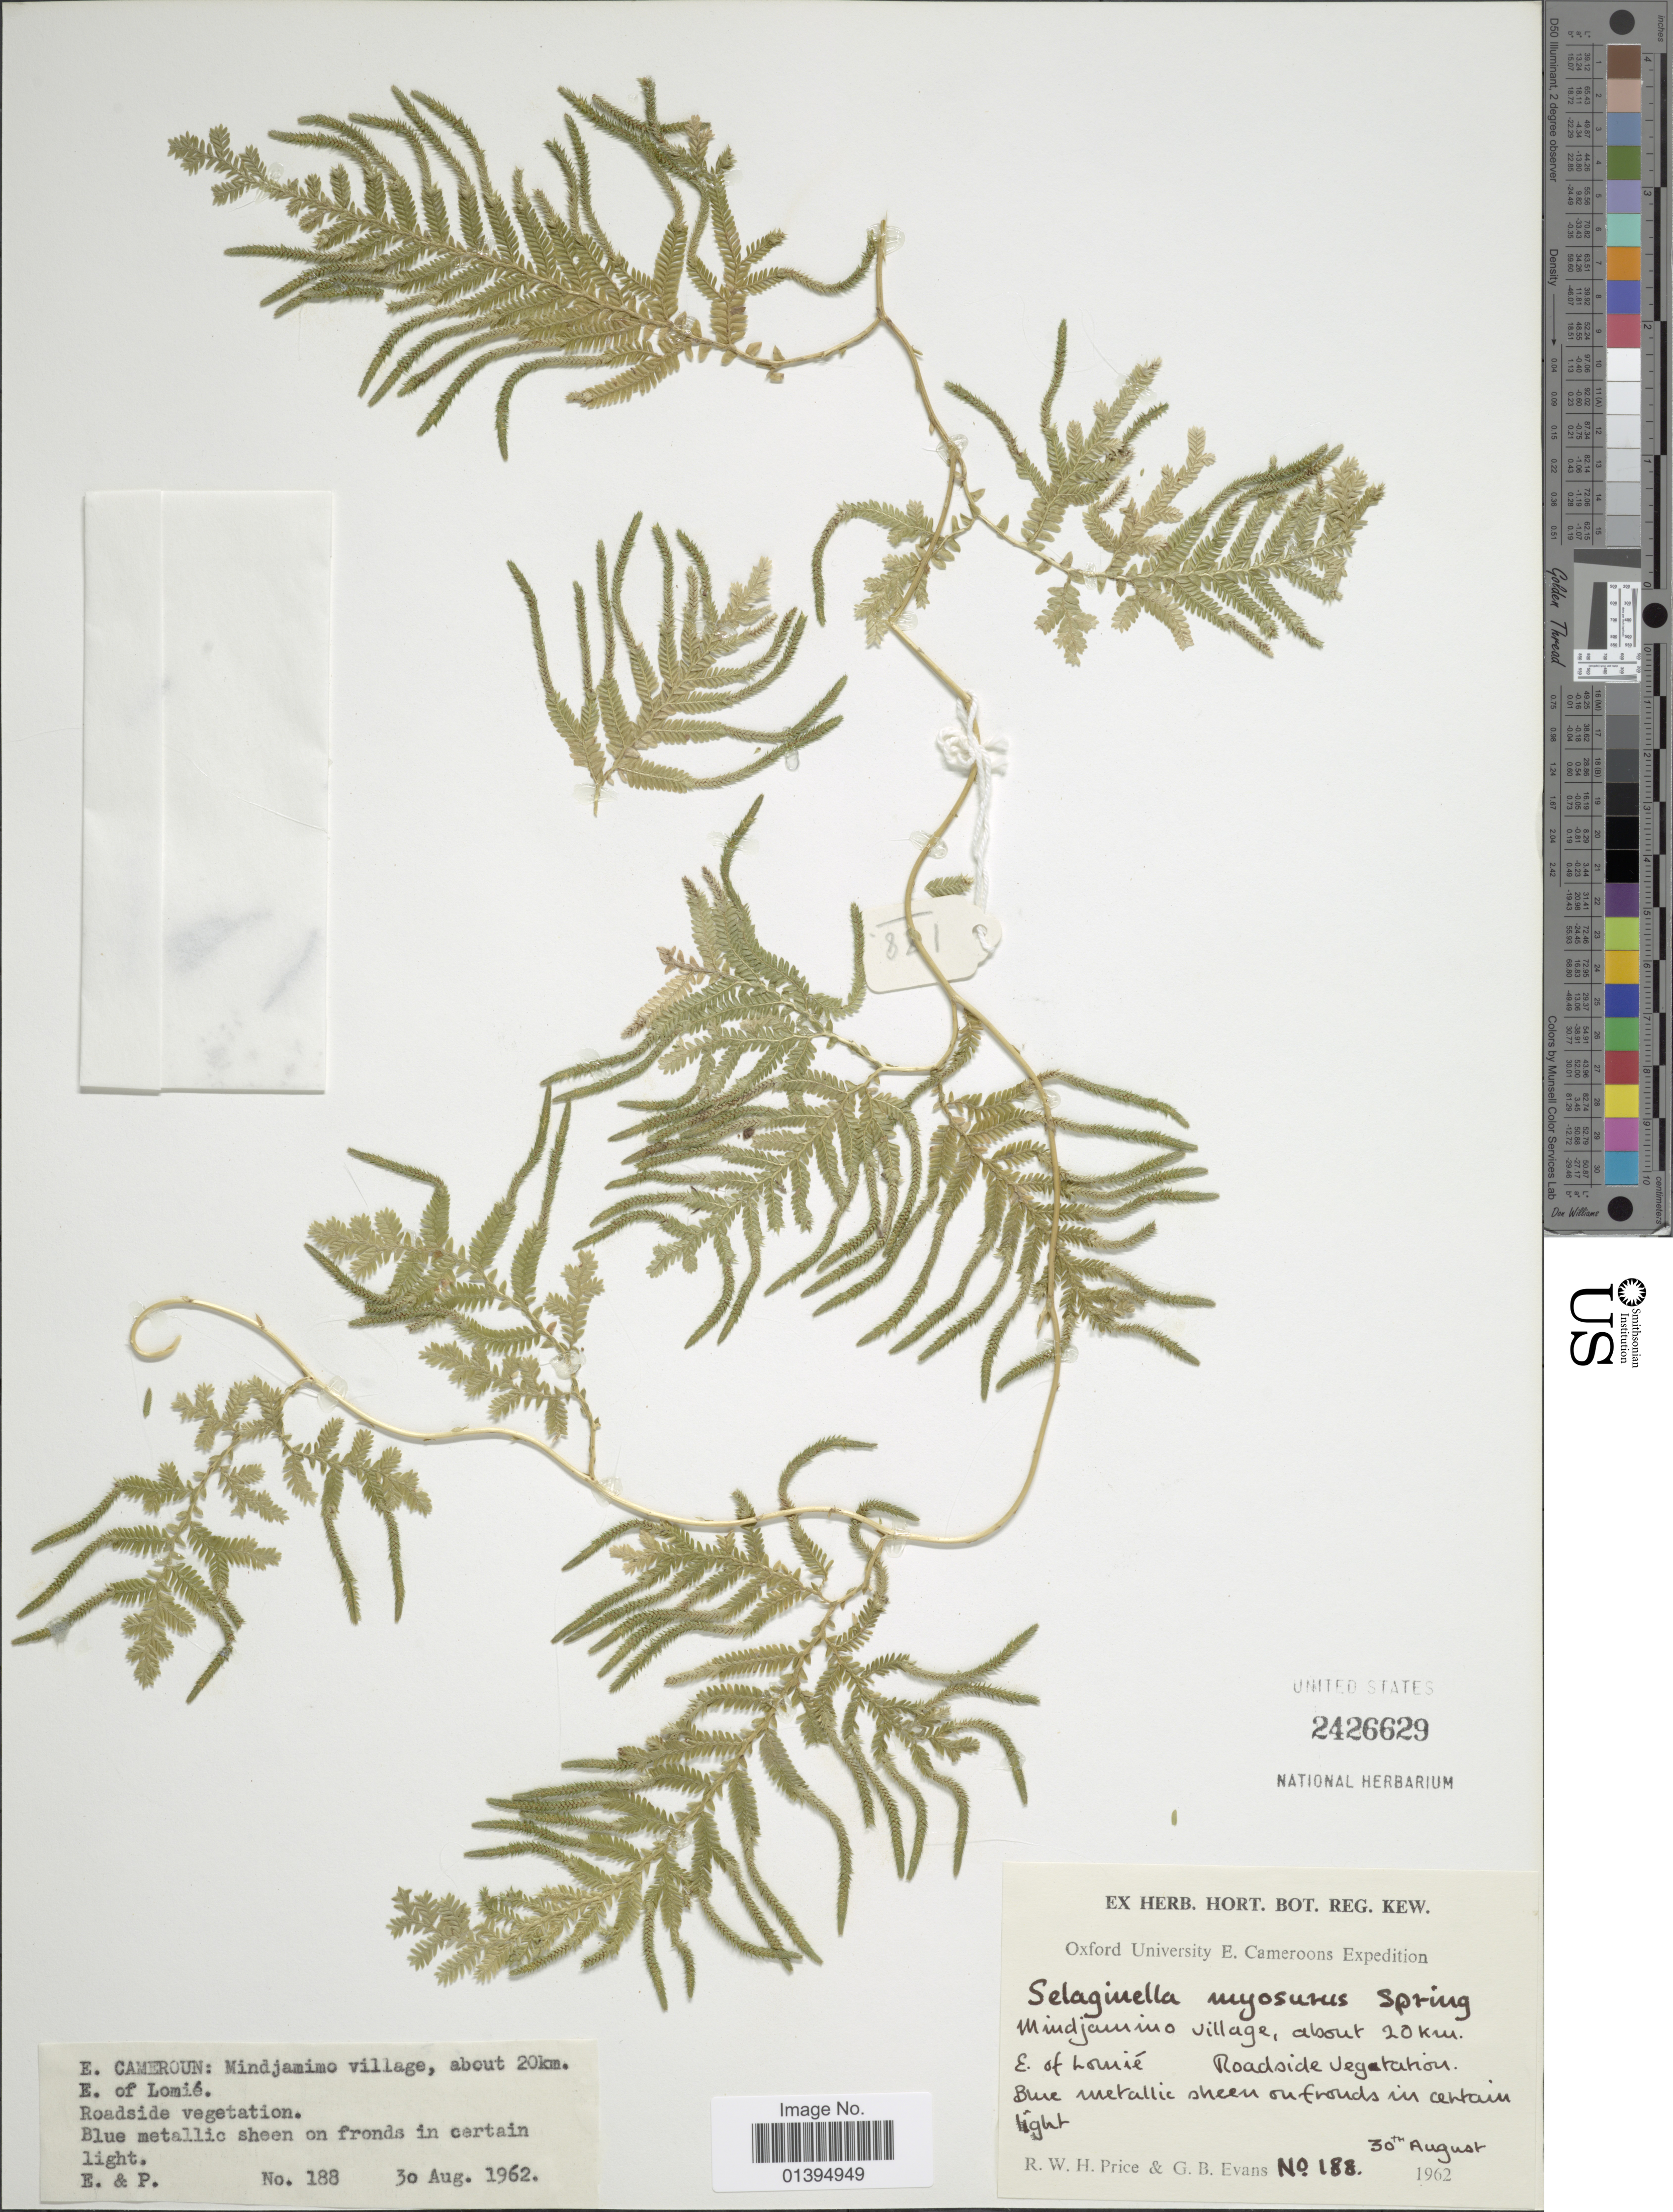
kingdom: Plantae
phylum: Tracheophyta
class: Lycopodiopsida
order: Selaginellales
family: Selaginellaceae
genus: Selaginella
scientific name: Selaginella myosurus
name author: (Sw.) Alston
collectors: R. Price & G. Evans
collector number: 188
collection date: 1962-08-30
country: Cameroon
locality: E. Cameroun: Mindjamimo Village, about 20 km E. of Lomié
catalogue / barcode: US 2426629